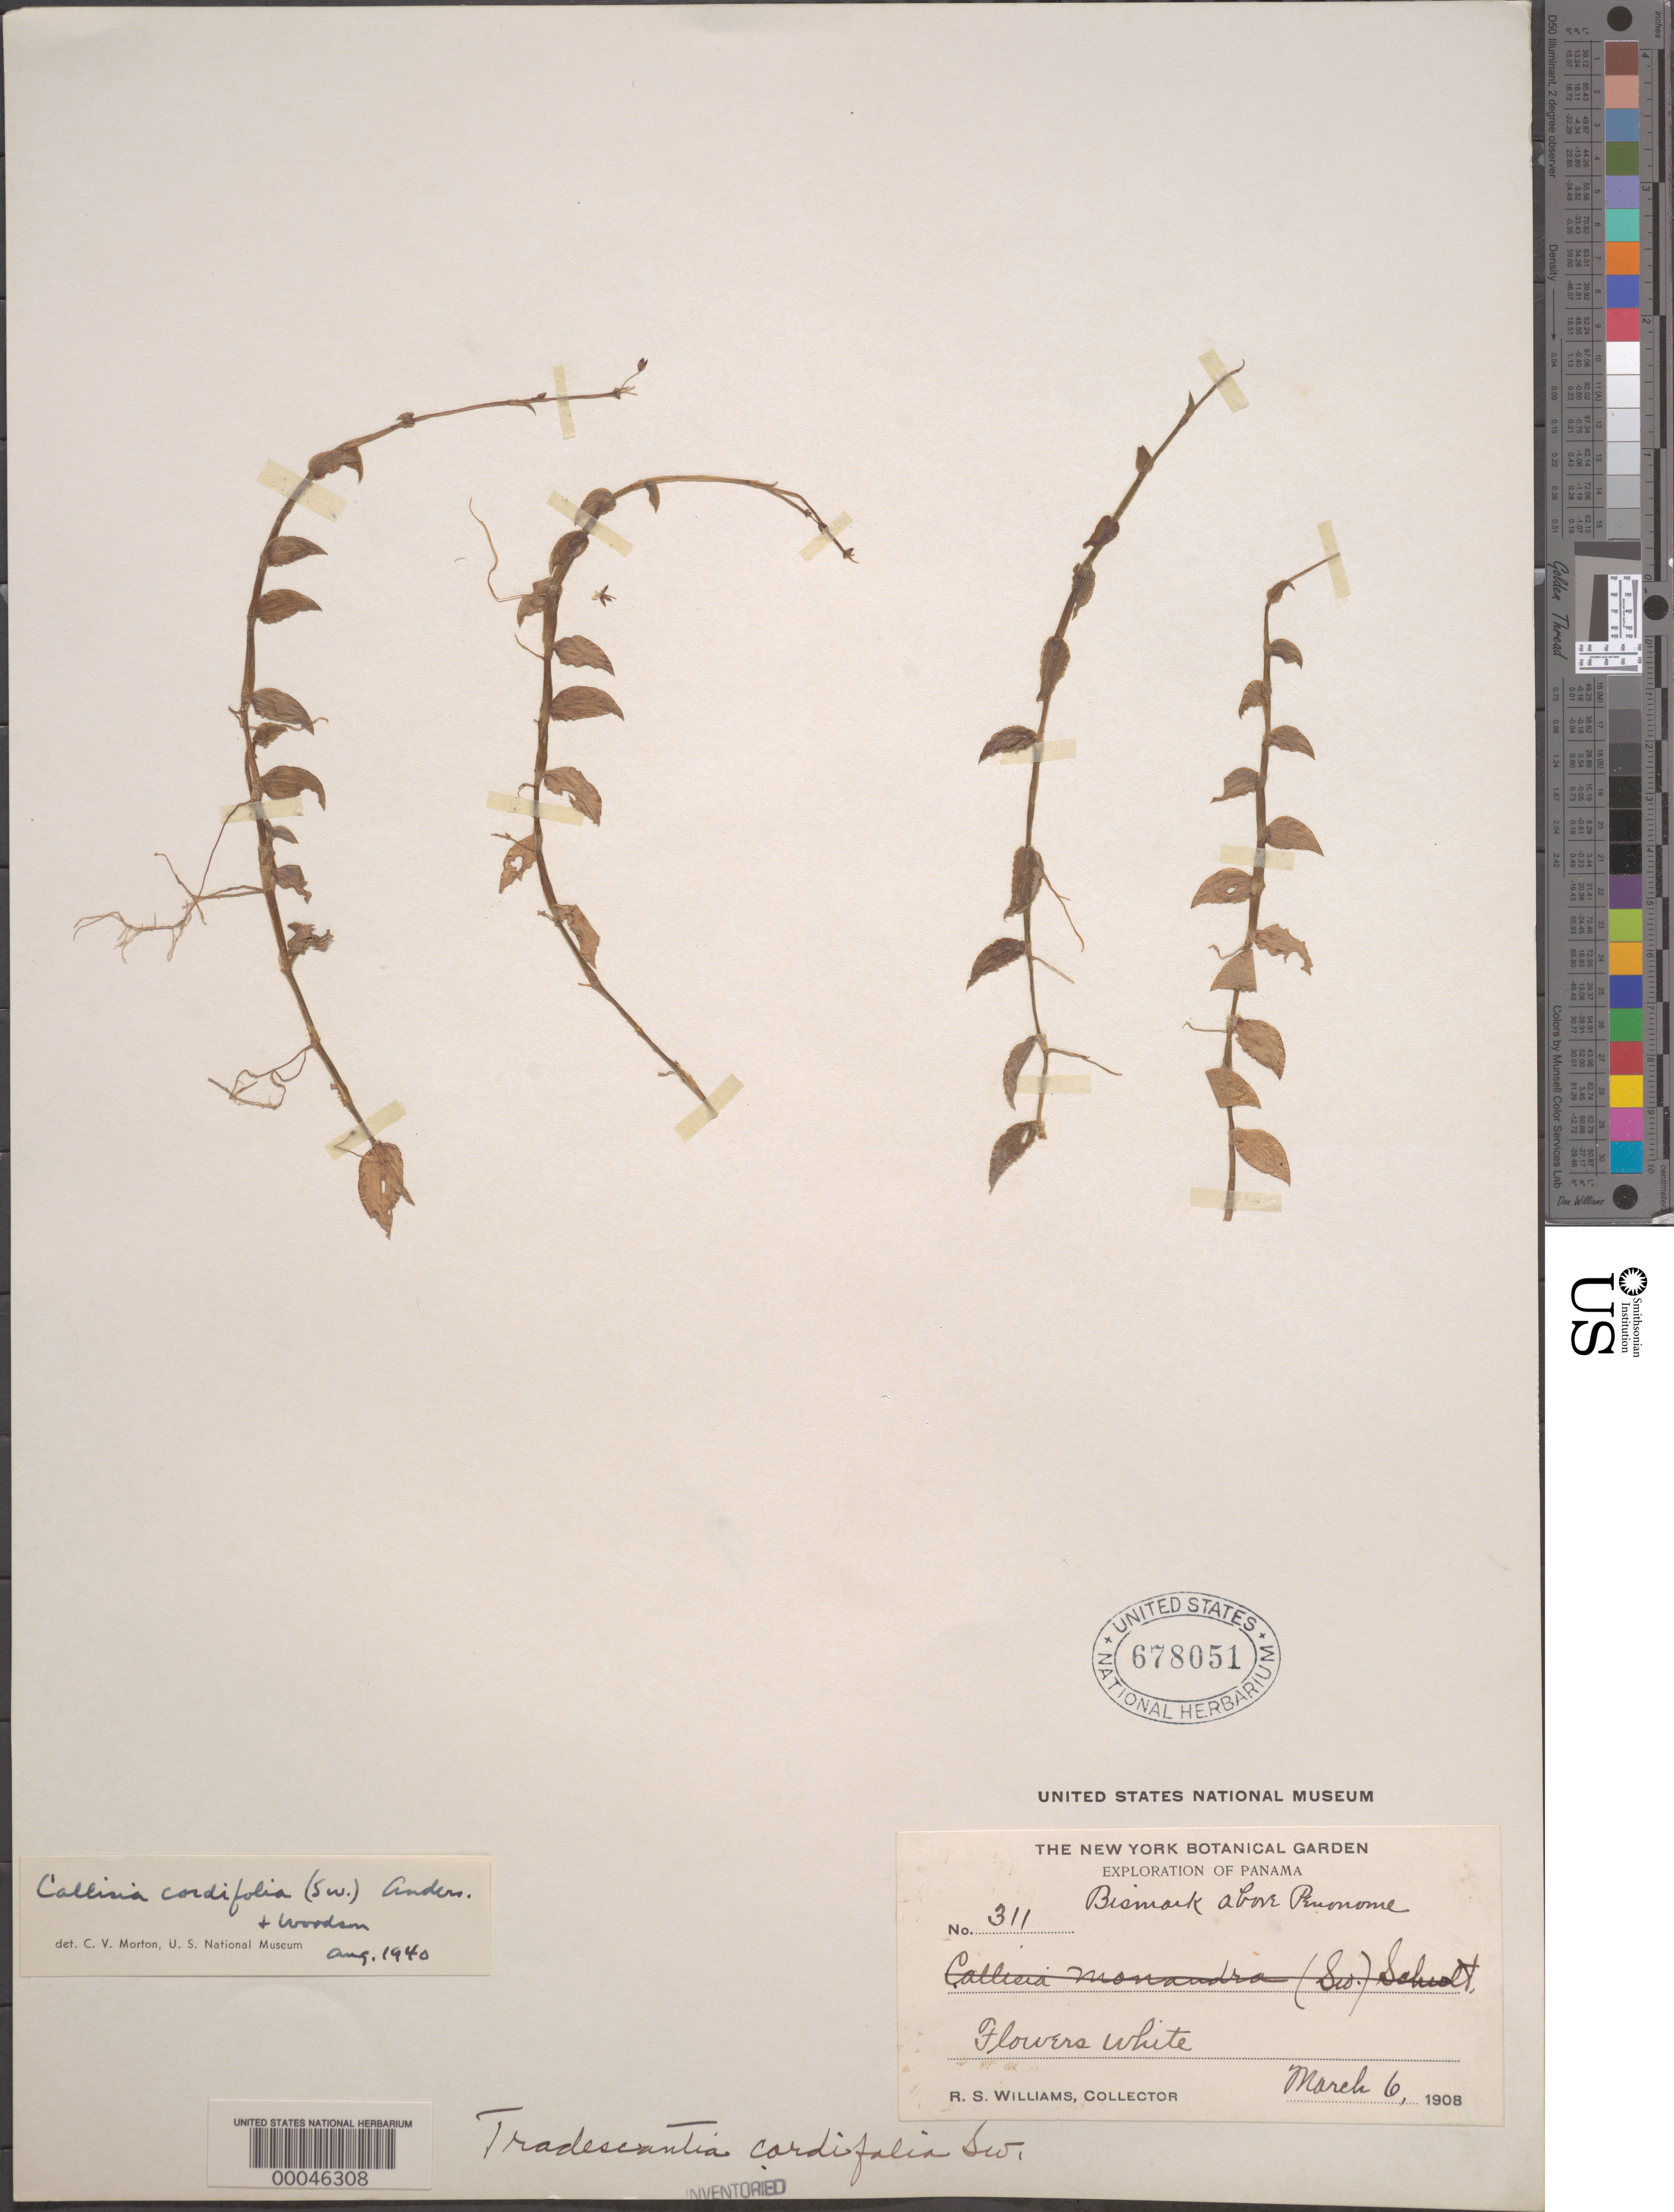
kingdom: Plantae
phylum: Tracheophyta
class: Liliopsida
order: Commelinales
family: Commelinaceae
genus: Callisia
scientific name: Callisia cordifolia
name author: (Sw.) E.S. Anderson & Woodson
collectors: R. S. Williams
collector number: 311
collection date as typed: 06 Mar 1908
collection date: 1908-03-06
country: Panama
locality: Bismark above Penonome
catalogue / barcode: US 678051